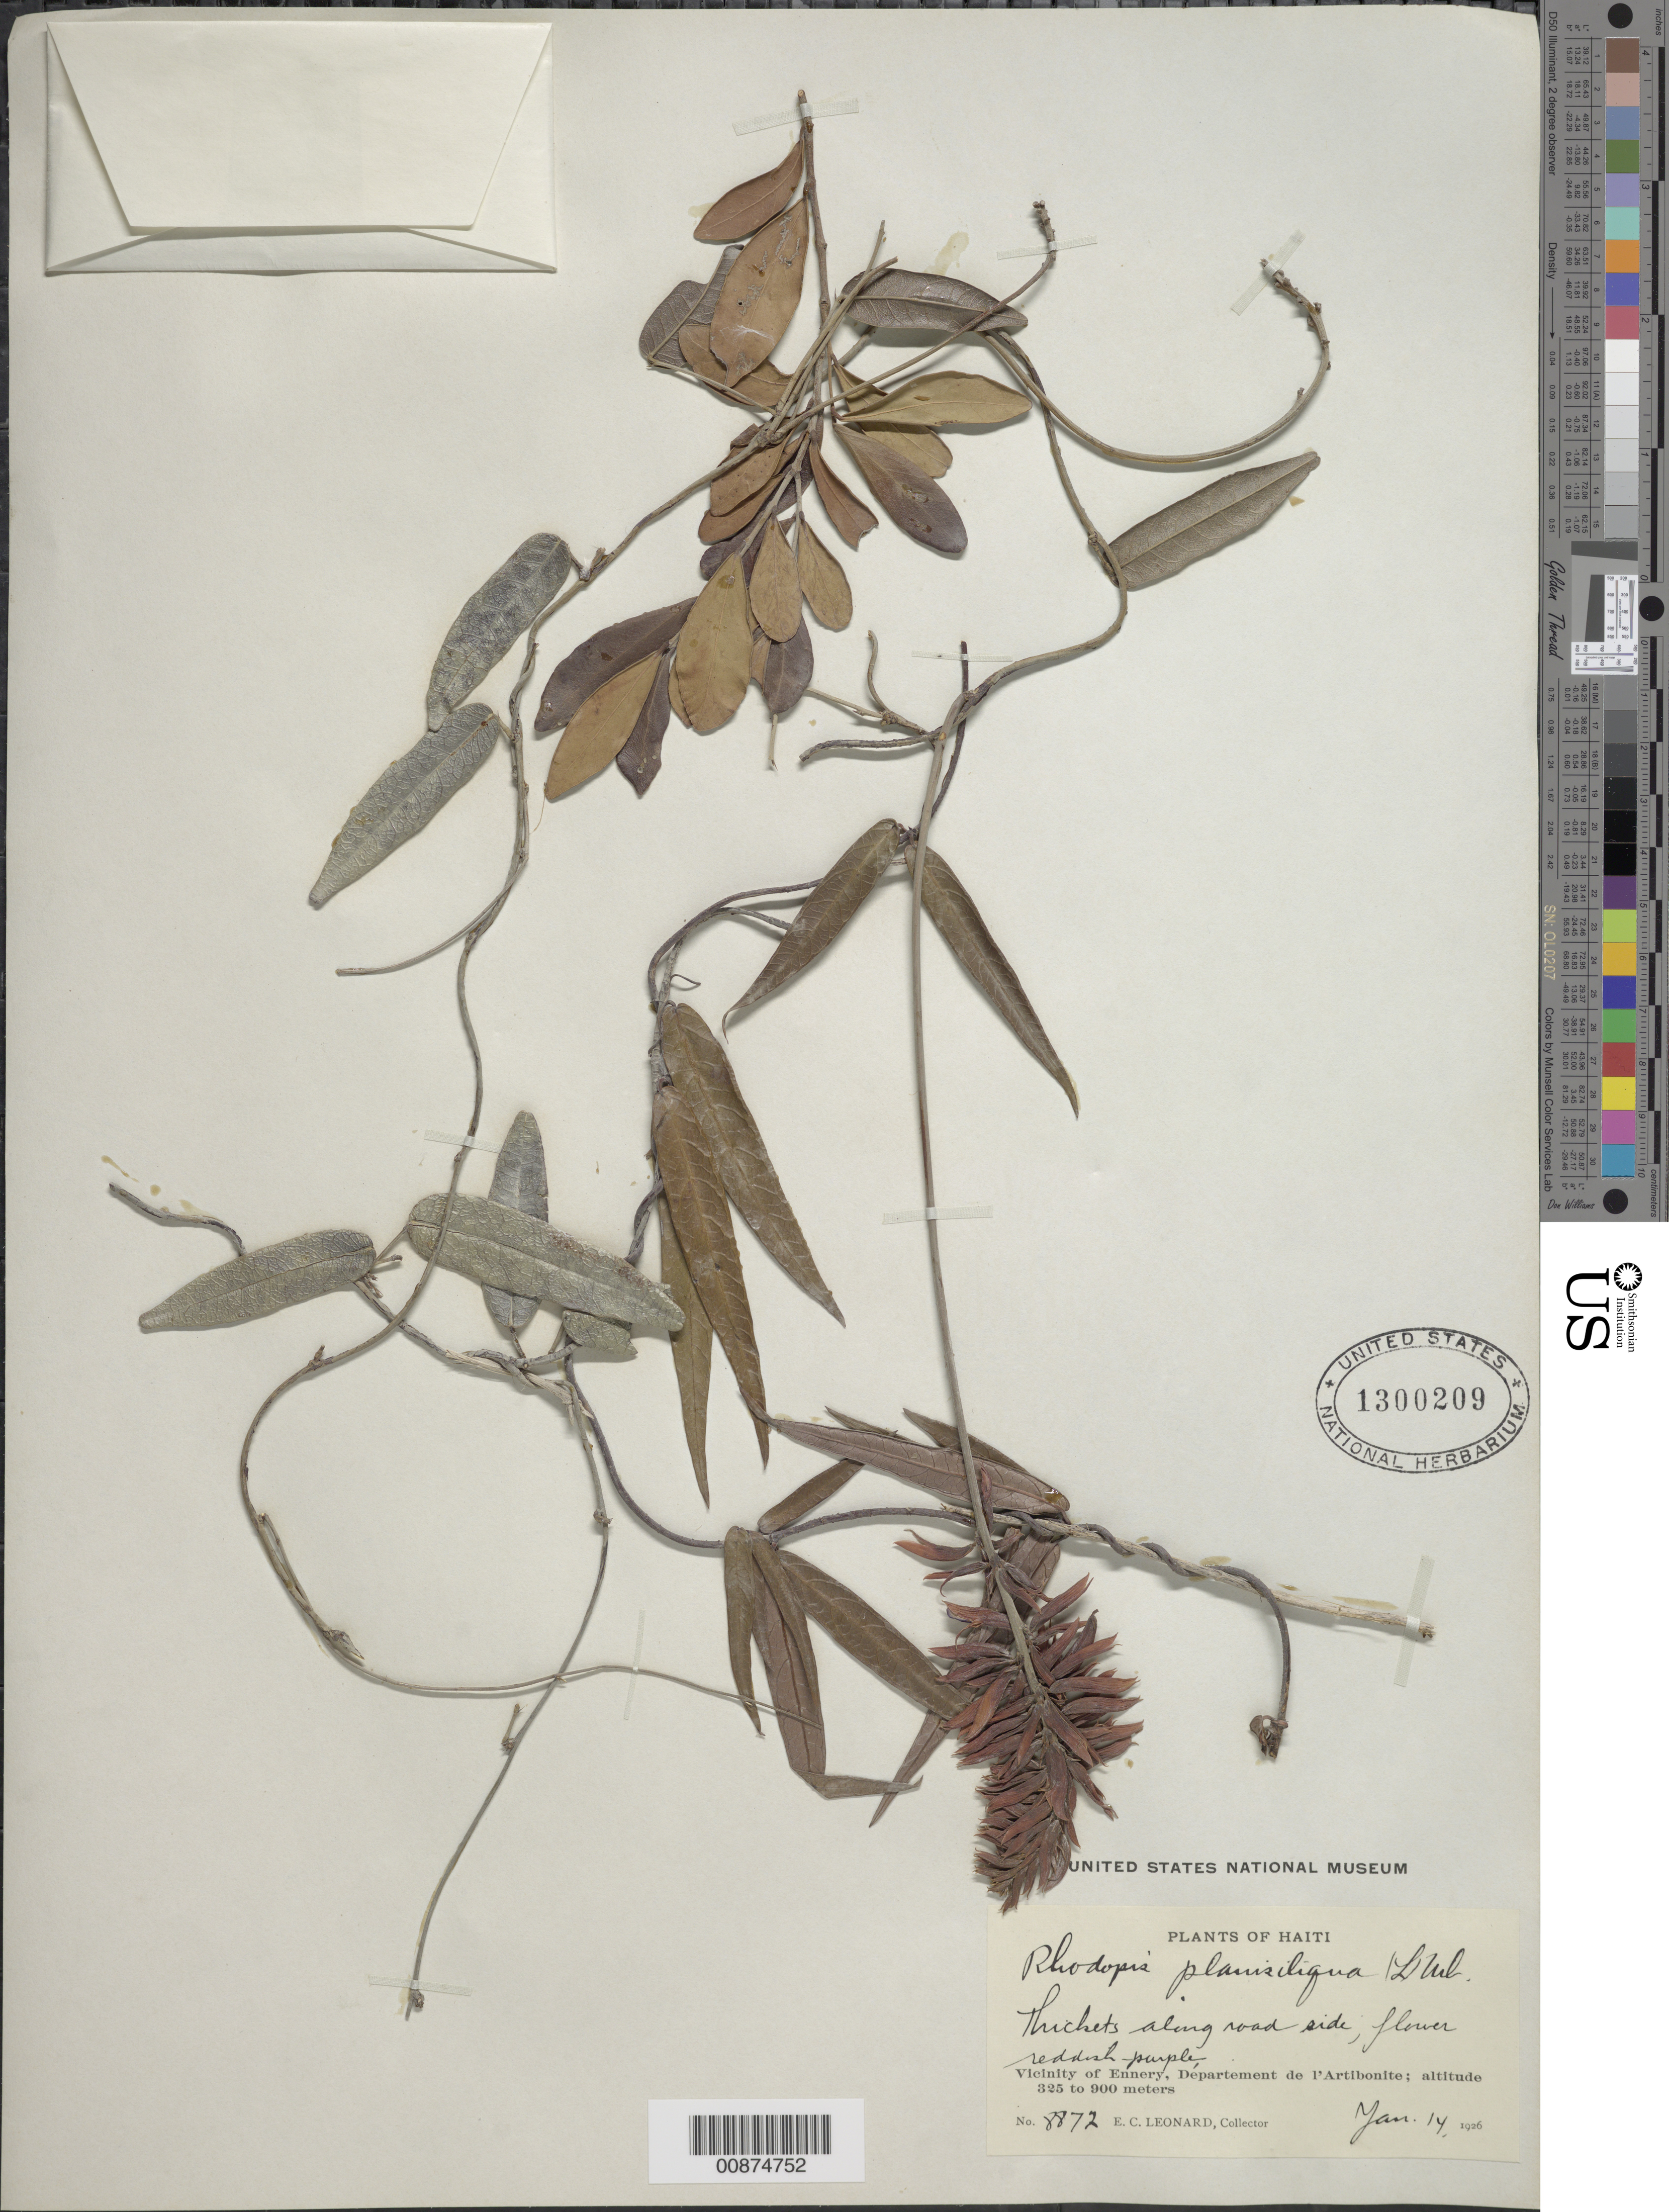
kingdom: Plantae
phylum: Tracheophyta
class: Magnoliopsida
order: Fabales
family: Fabaceae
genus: Rhodopis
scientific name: Rhodopis planisiliqua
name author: (L.) Urb.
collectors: E. C. Leonard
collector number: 8872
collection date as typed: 14 Jan 1926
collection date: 1926-01-14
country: Haiti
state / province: Artibonite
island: Hispaniola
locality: Vicinity of Ennery.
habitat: Thickets along road side.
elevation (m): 325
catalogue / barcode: US 1300209